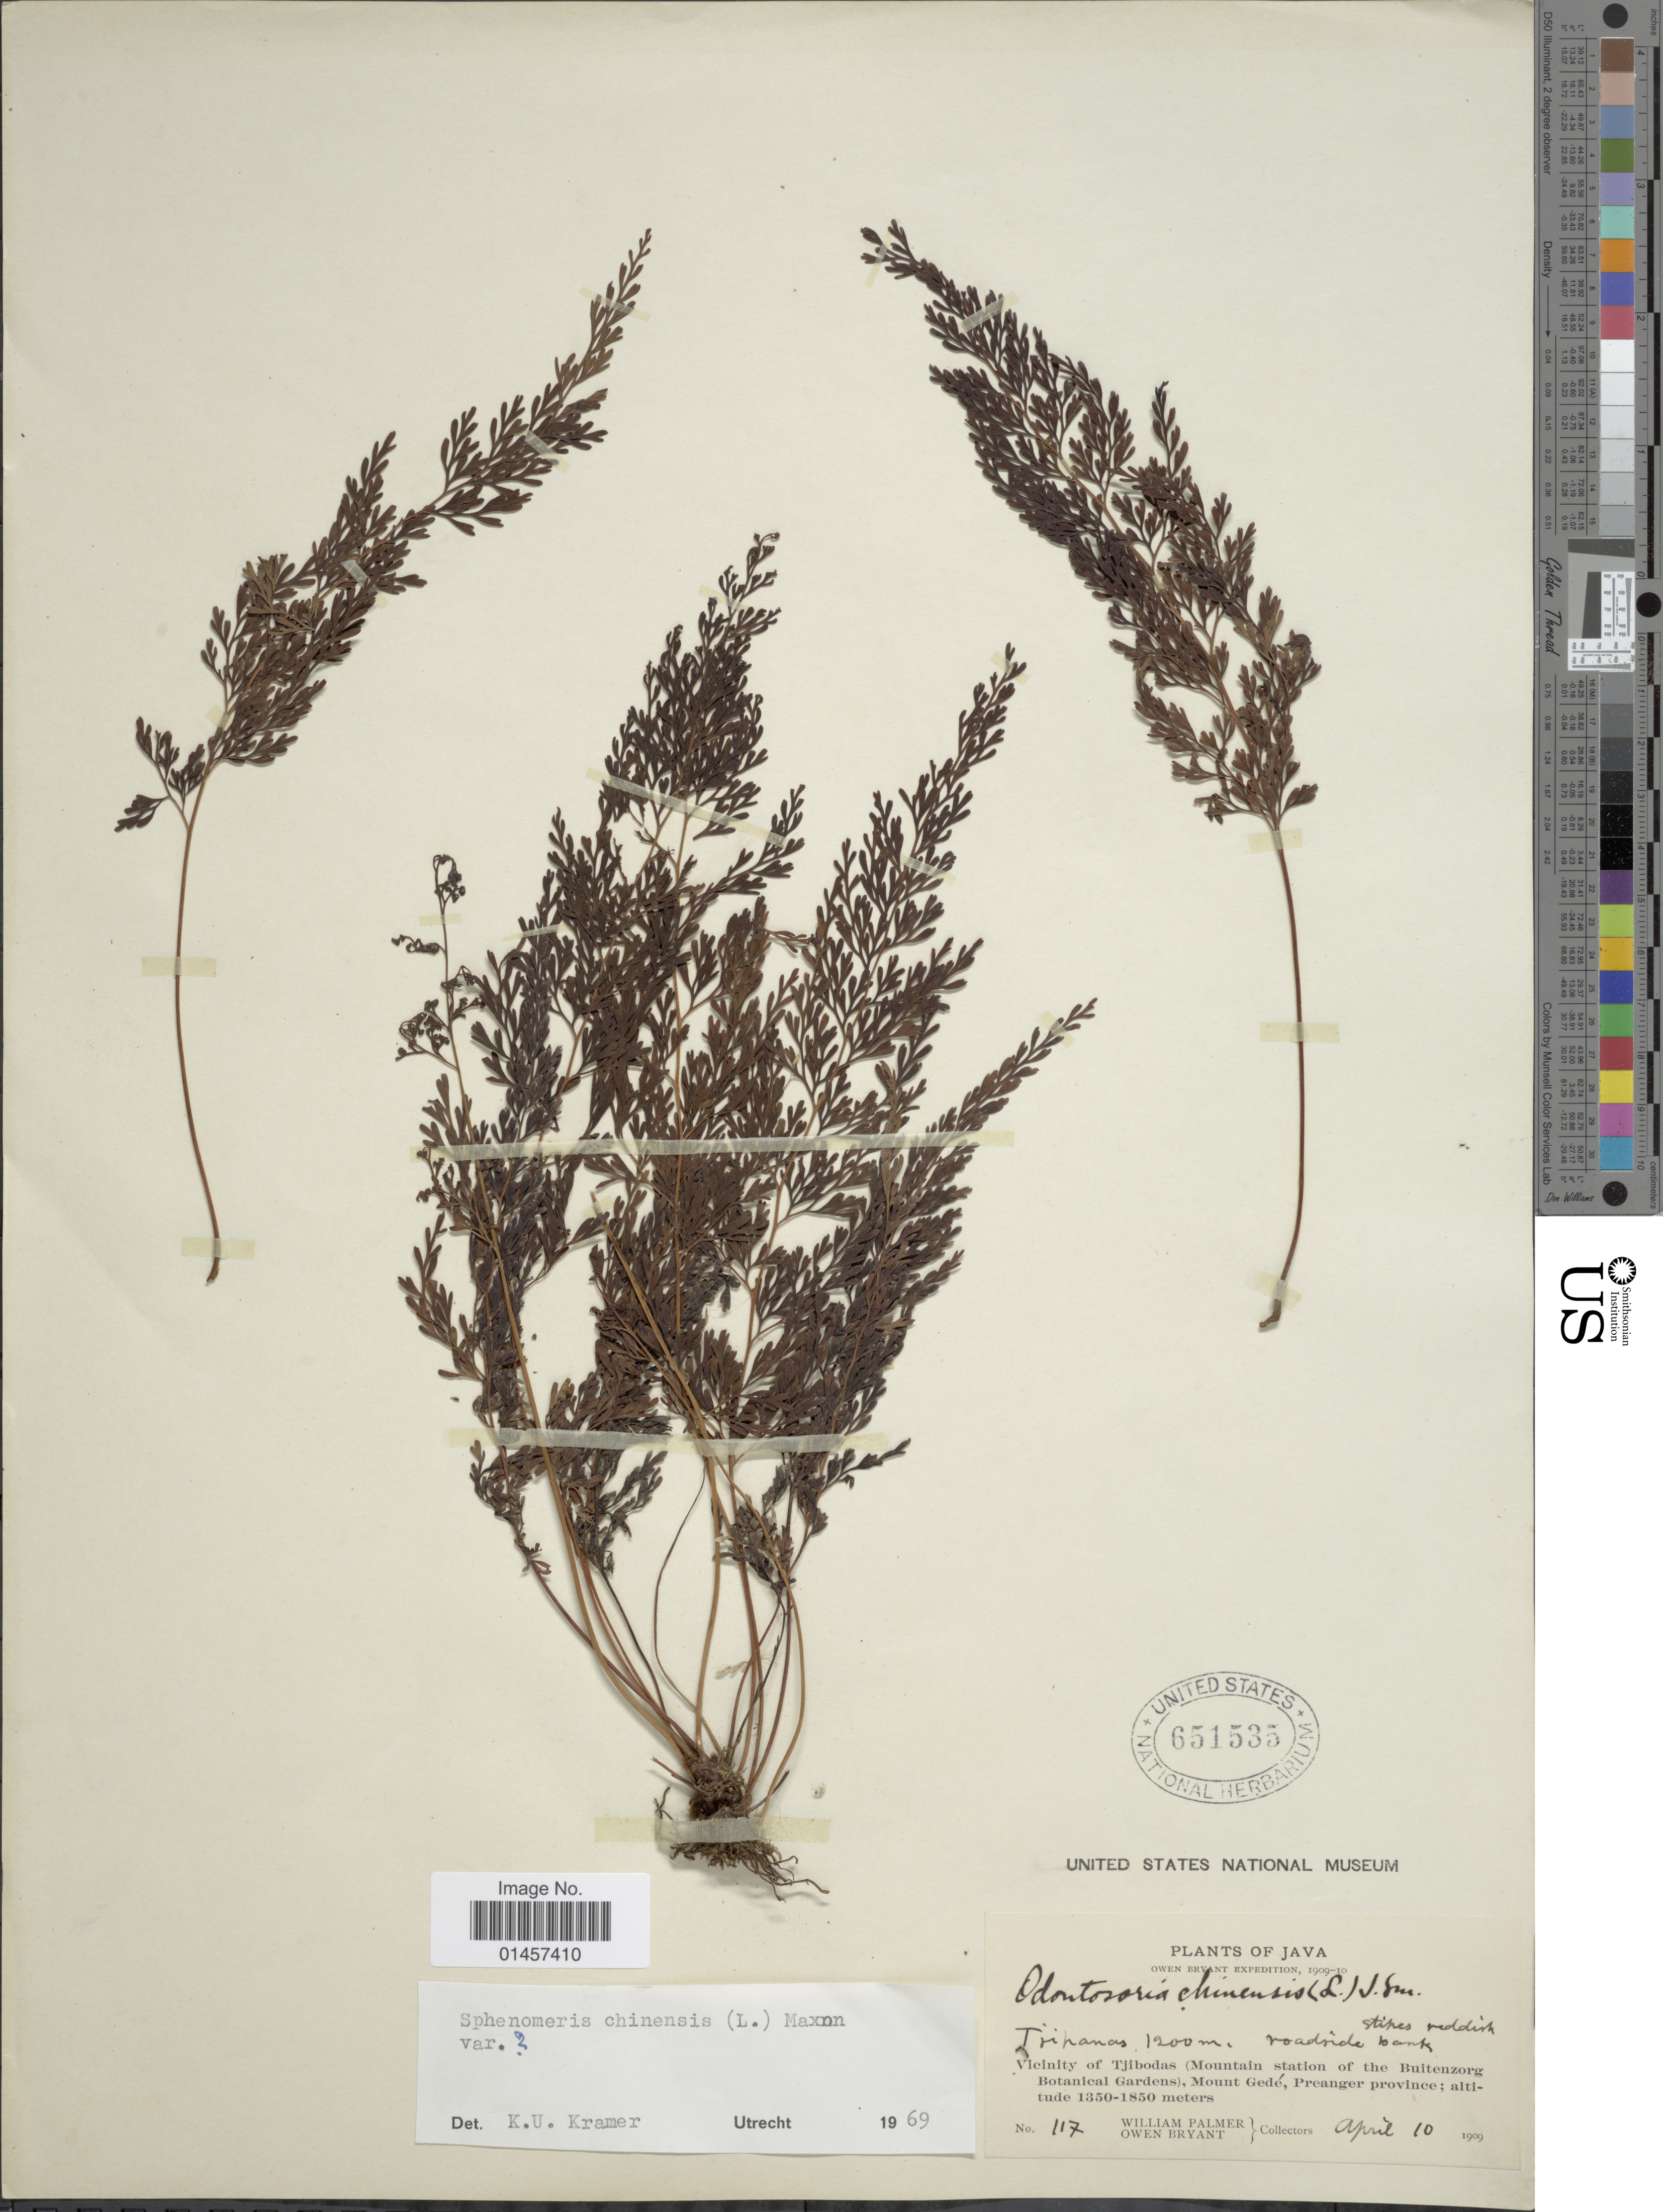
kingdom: Plantae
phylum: Tracheophyta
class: Polypodiopsida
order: Polypodiales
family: Lindsaeaceae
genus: Sphenomeris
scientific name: Sphenomeris chinensis var. chinensis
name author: (L.) Maxon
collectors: W. Palmer & O. Bryant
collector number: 117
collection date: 1909-04-10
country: Indonesia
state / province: Java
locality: Java, Vicinity of Tjibodas(Mountain station of the Buitenzorg botanical Gardens, Mount Gedé, Preanger province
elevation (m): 1350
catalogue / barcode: US 651535